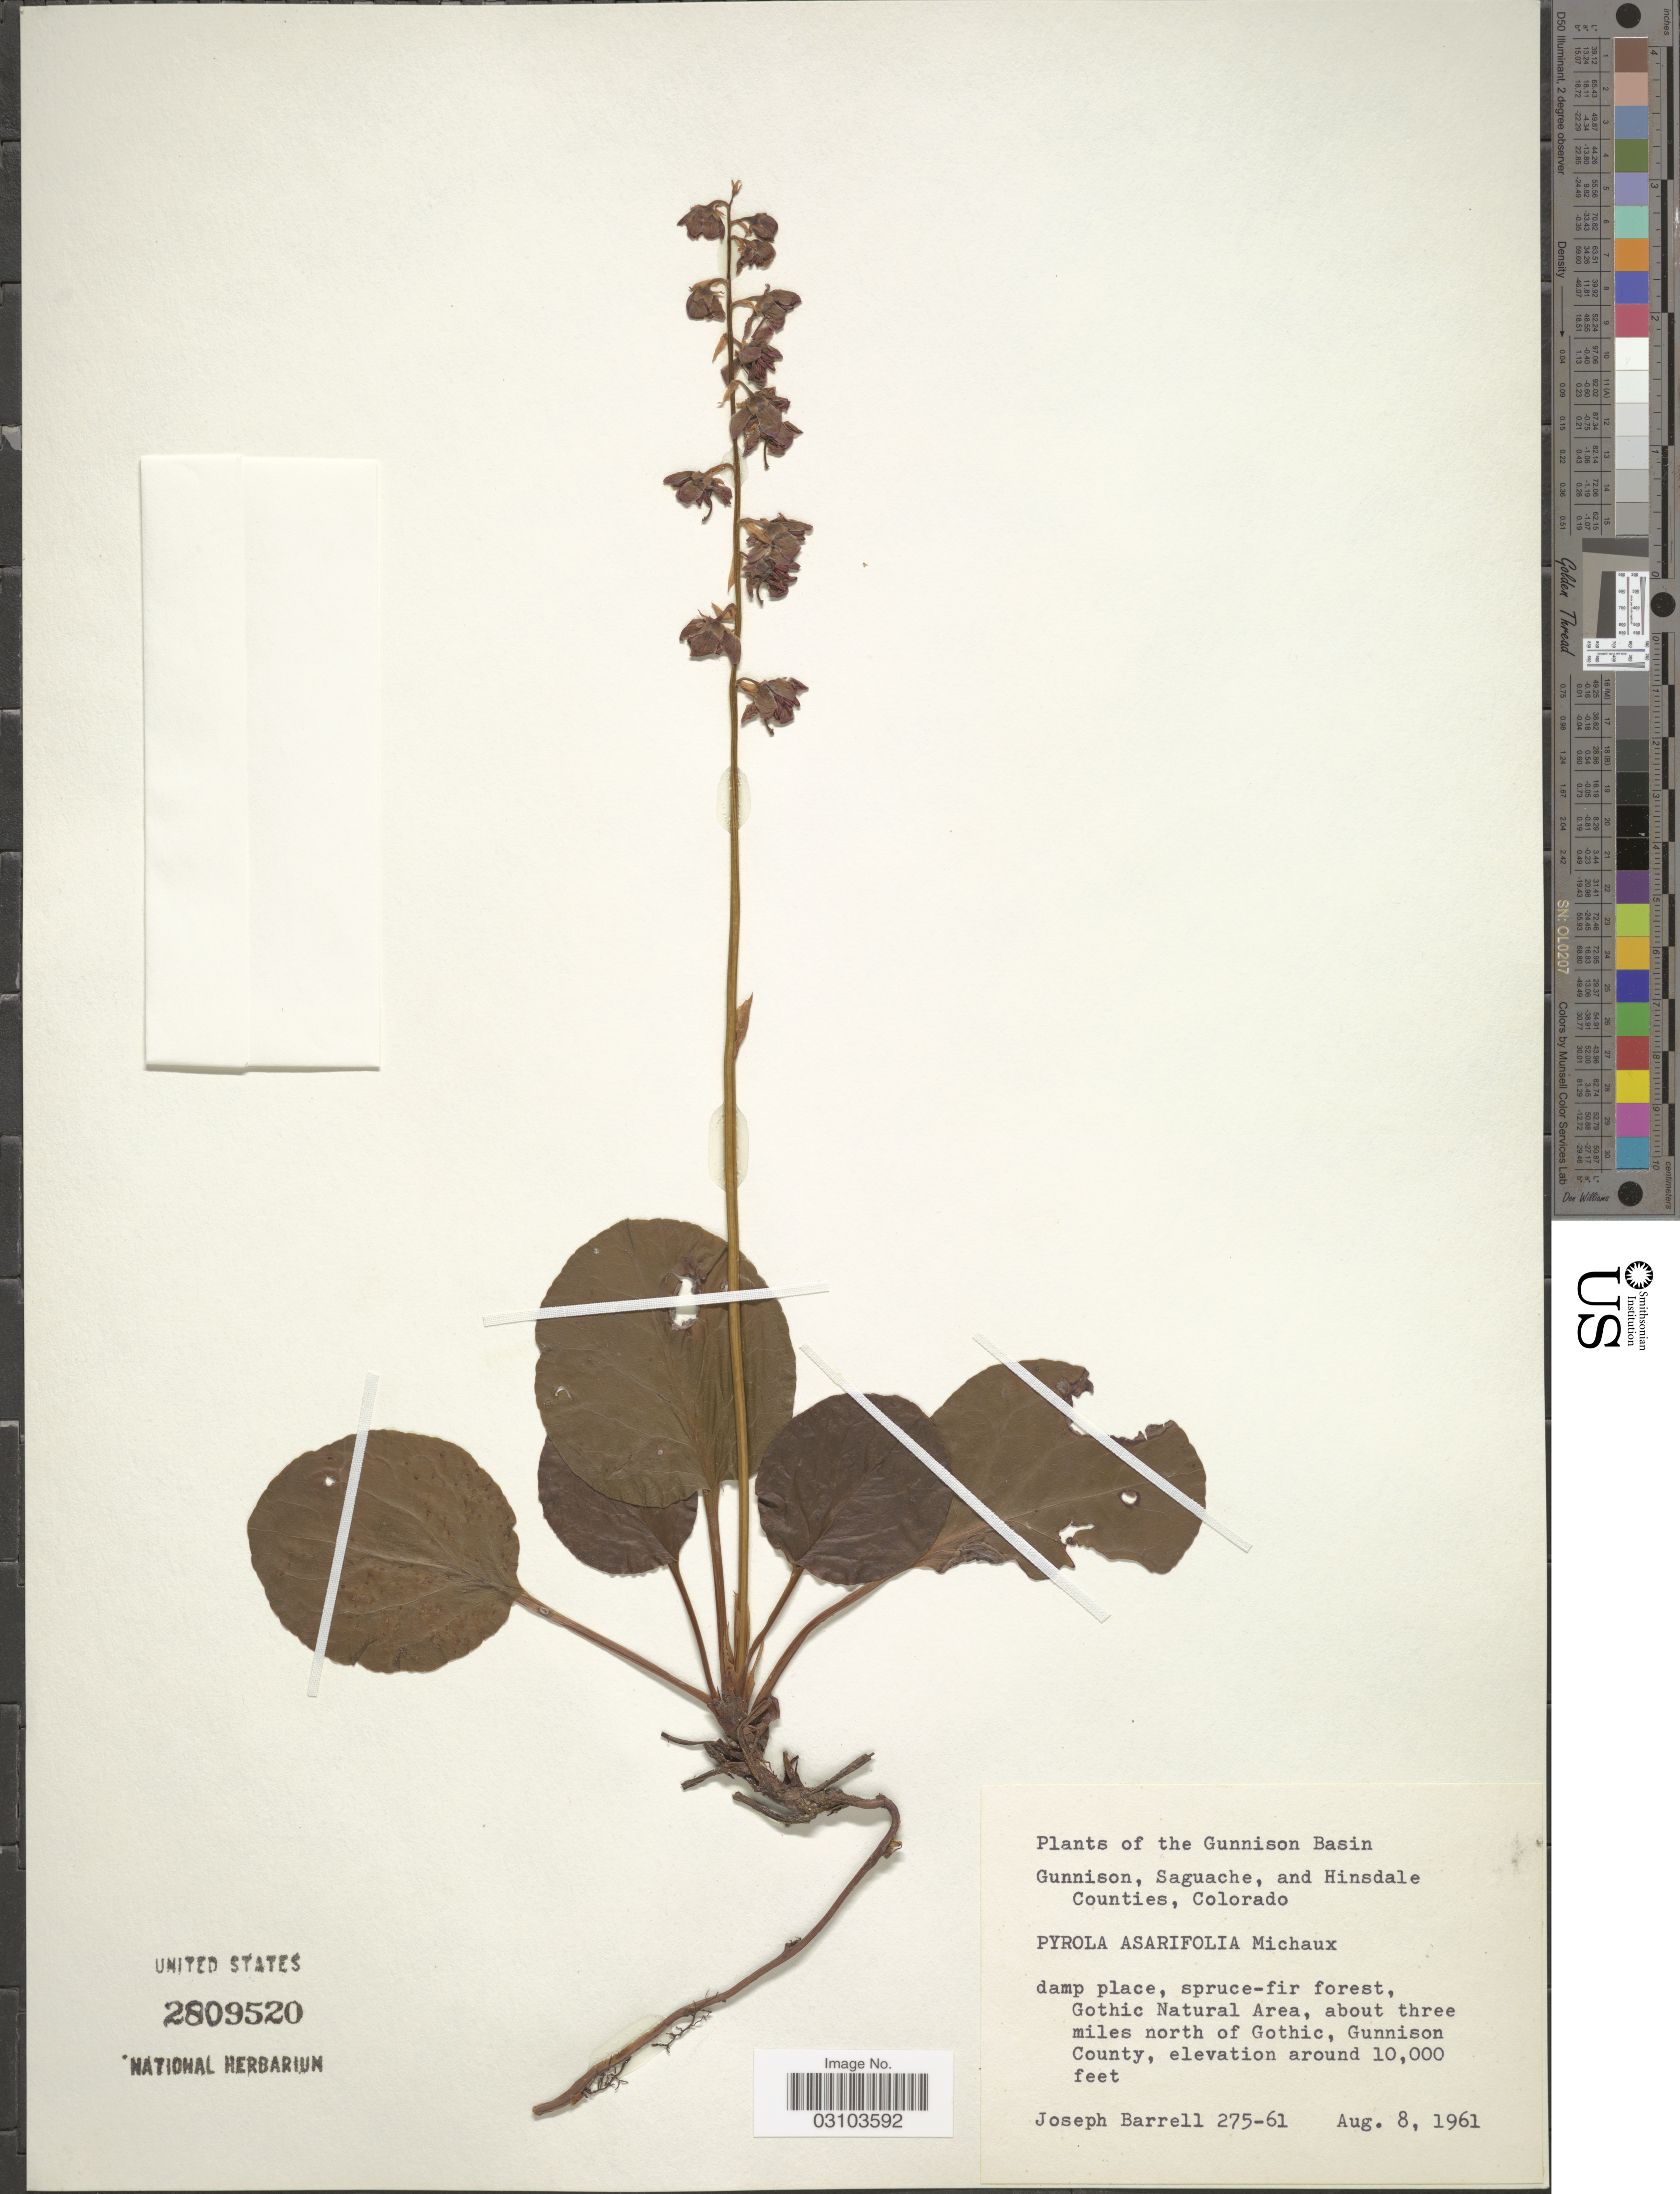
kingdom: Plantae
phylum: Tracheophyta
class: Magnoliopsida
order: Ericales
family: Ericaceae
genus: Pyrola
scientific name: Pyrola asarifolia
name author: Michx.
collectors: J. Barrell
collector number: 275-61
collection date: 1961-08-08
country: United States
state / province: Colorado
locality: The Gunnison Basin, Gothic Natural Area, about three miles north of Gothic, Gunnison County.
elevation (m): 3048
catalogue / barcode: US 2809520